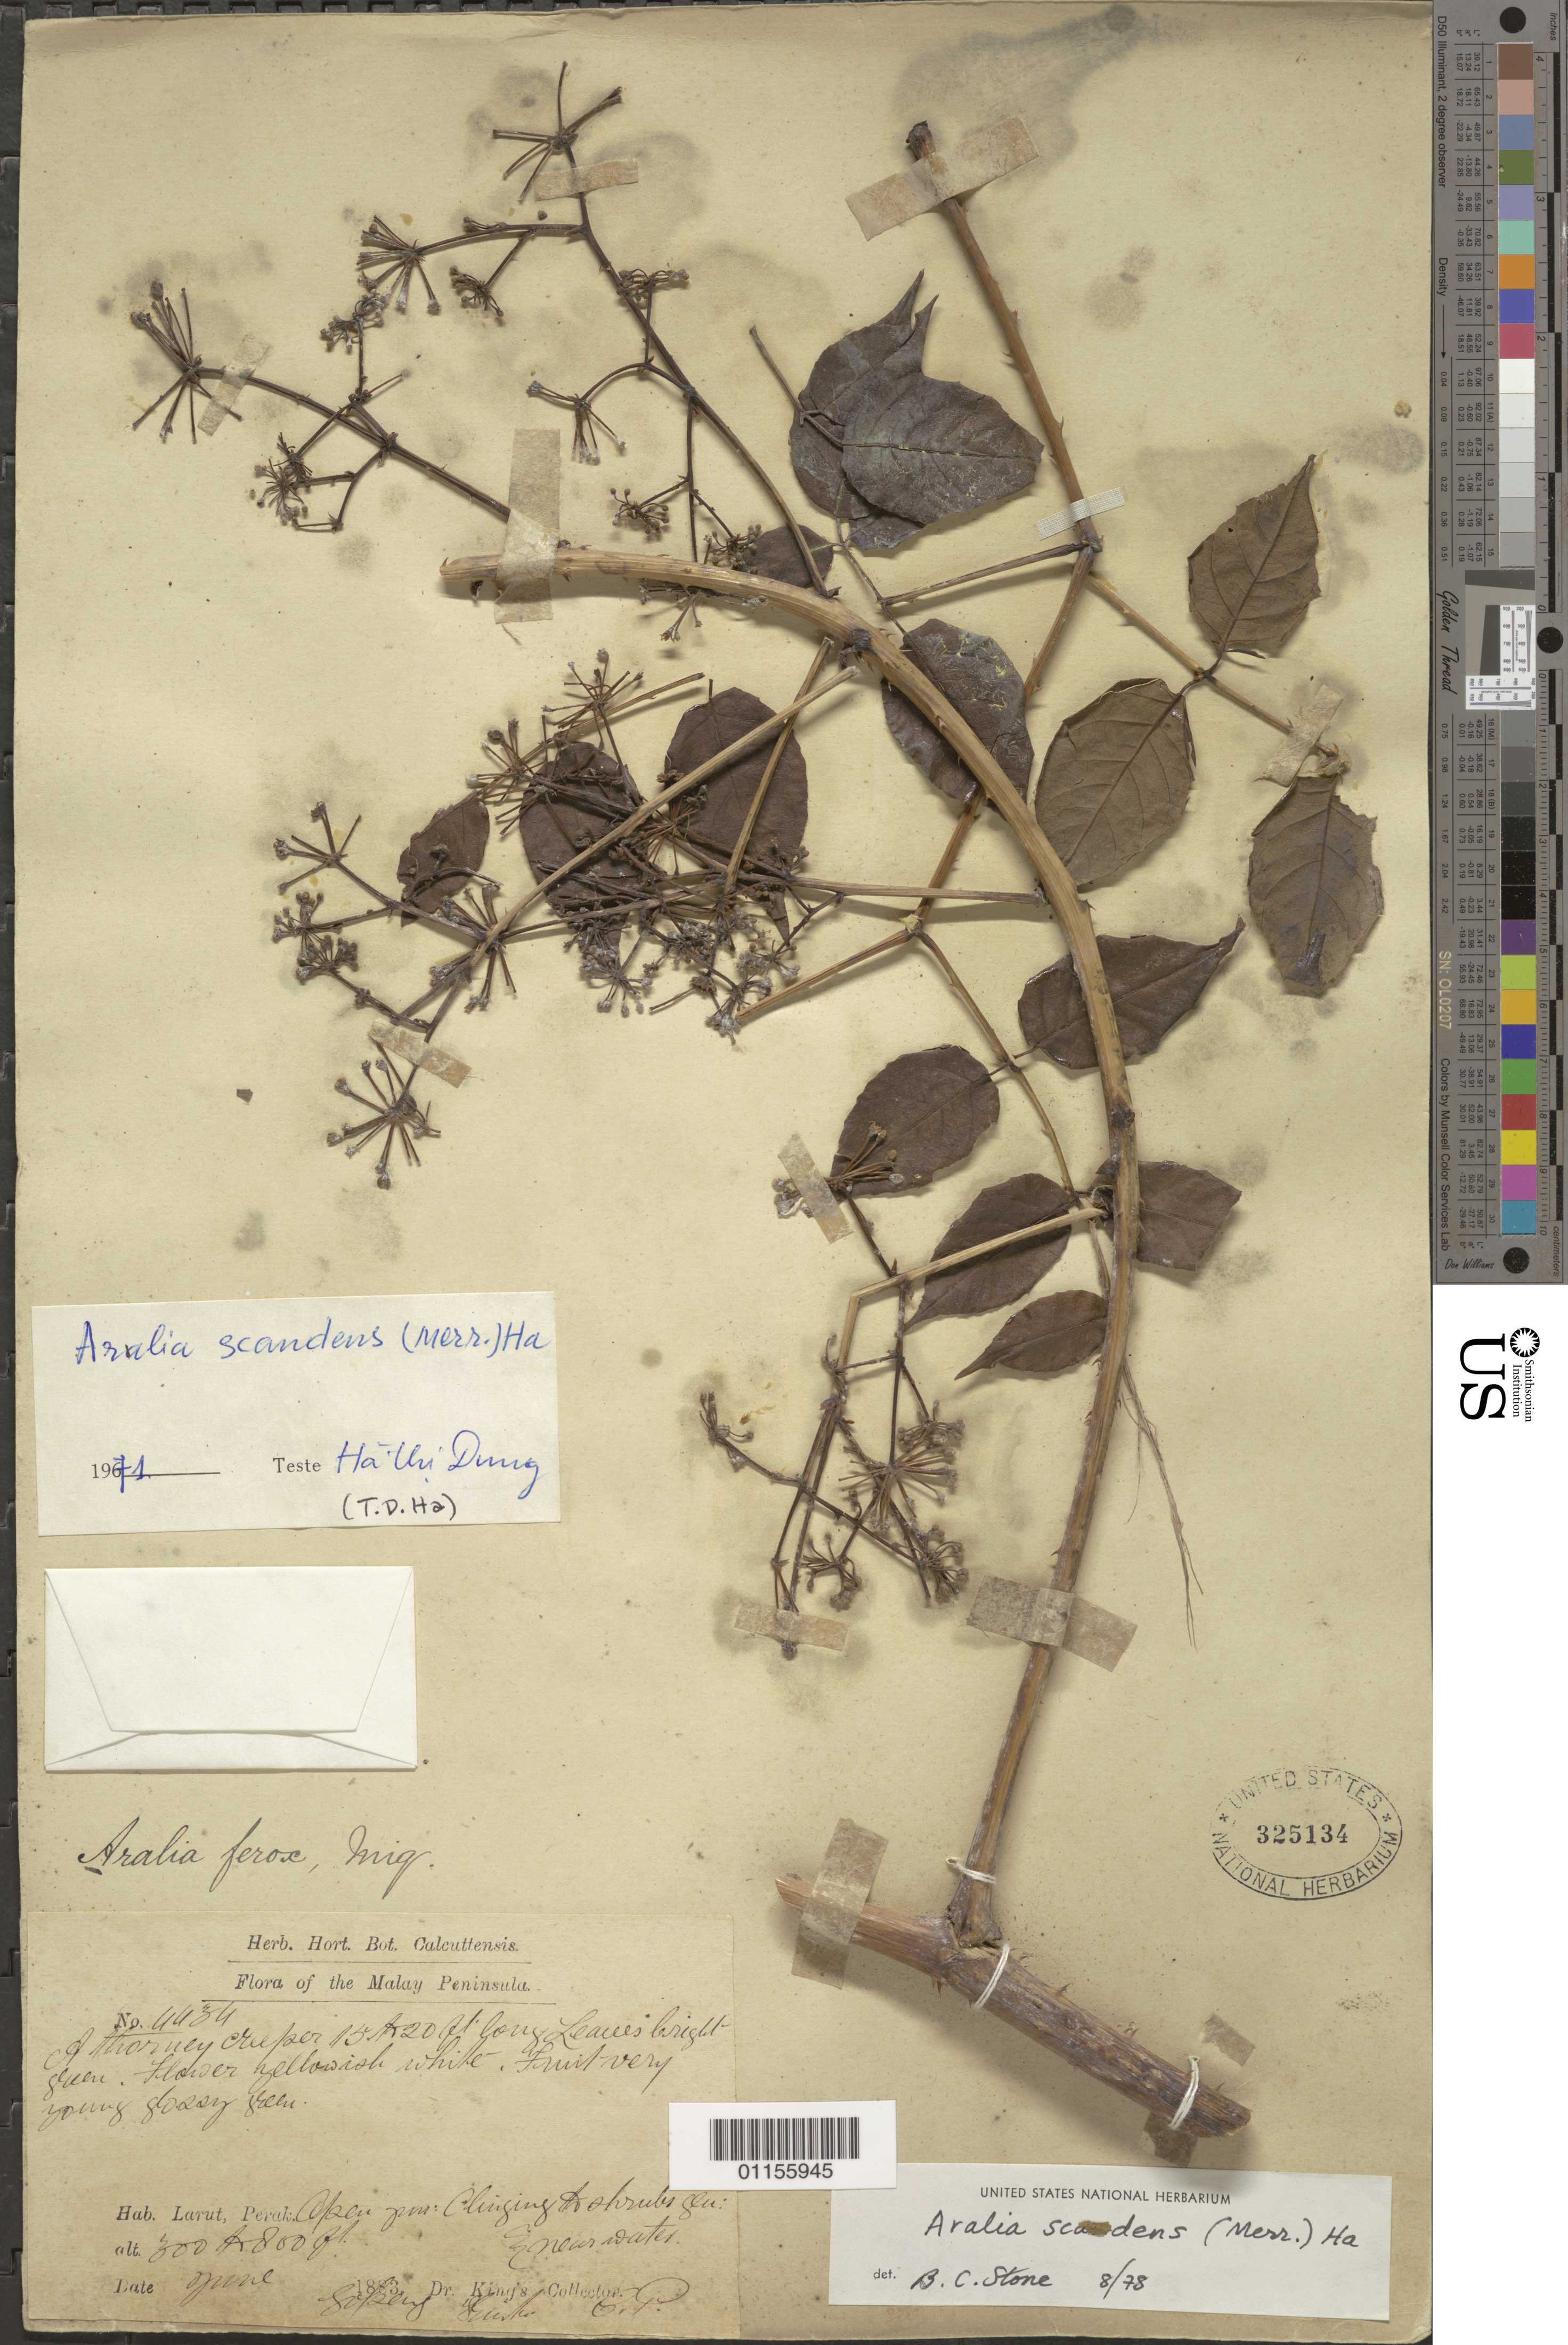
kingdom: Plantae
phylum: Tracheophyta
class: Magnoliopsida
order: Apiales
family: Araliaceae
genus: Aralia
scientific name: Aralia scandens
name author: (Merr.) Ha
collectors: King, --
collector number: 4434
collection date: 1883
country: Malaysia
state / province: Malay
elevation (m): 300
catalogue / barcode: US 235134